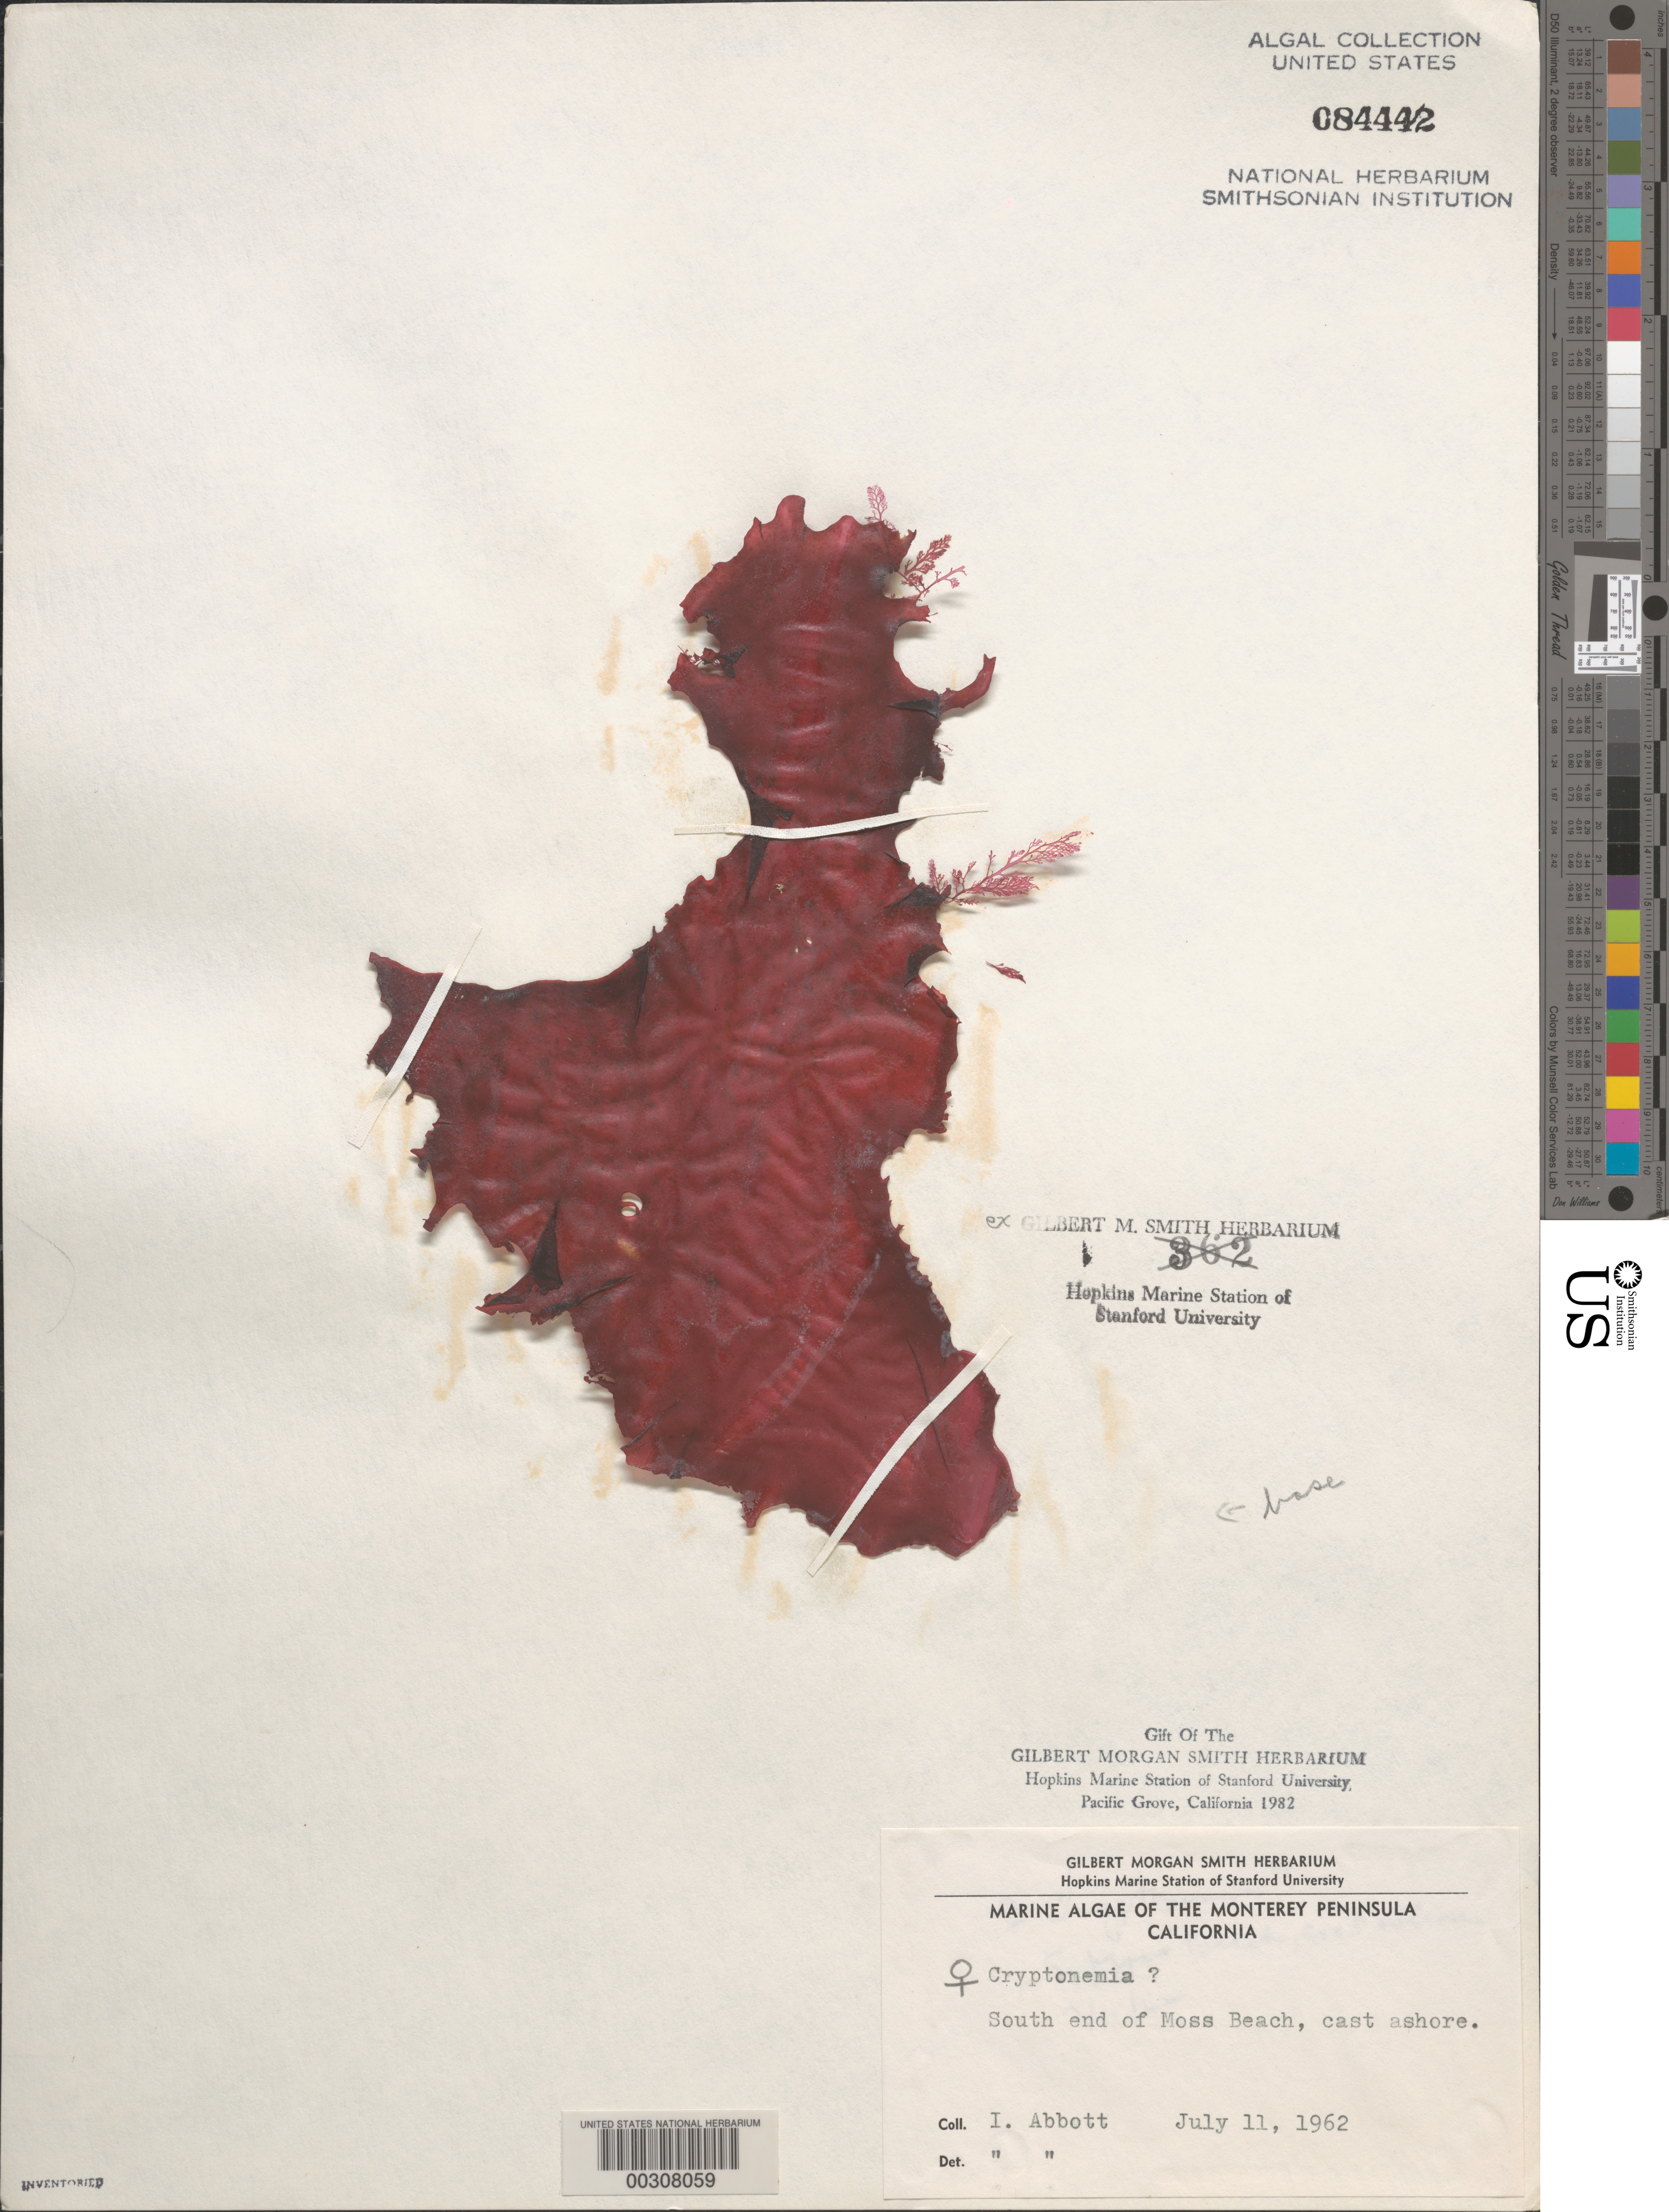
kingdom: Plantae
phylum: Rhodophyta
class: Florideophyceae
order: Halymeniales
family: Halymeniaceae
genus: Cryptonemia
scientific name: Cryptonemia sp.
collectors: I. A. Abbott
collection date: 1962-01-28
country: United States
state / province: California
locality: Bird Rock, La Julla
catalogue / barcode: US 84442